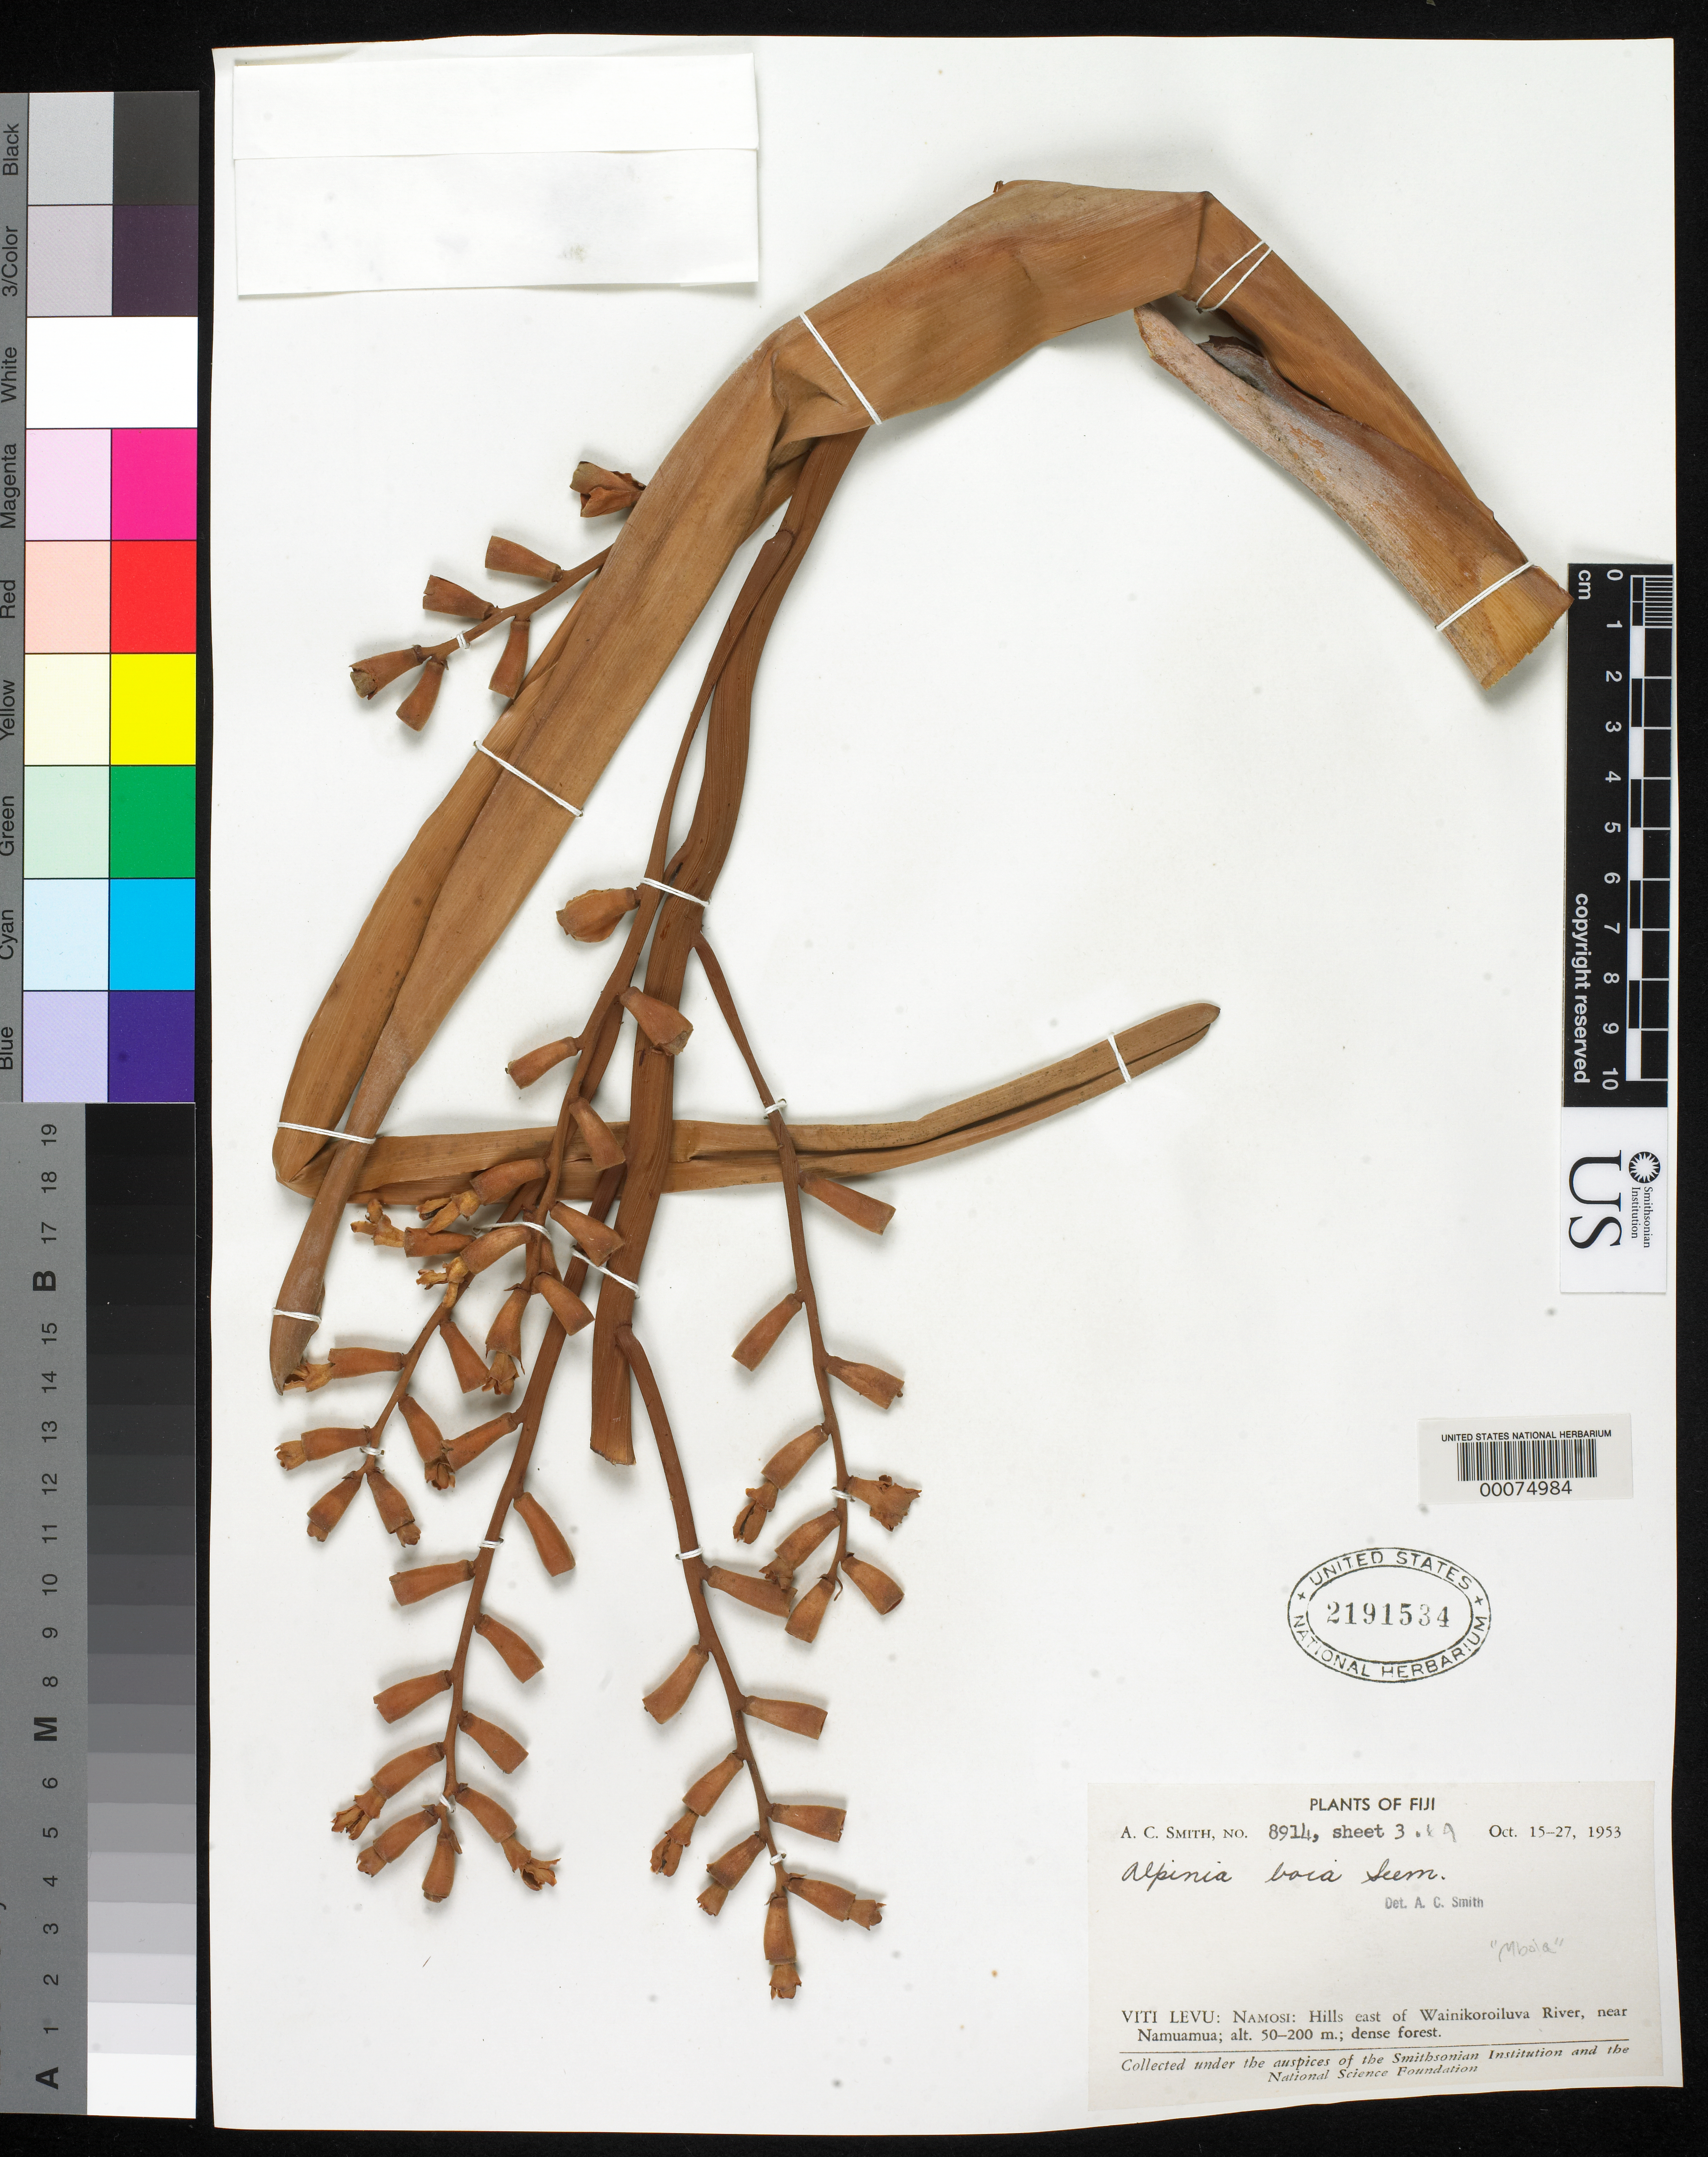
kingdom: Plantae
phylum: Tracheophyta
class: Liliopsida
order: Zingiberales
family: Zingiberaceae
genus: Alpinia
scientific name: Alpinia boia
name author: Seem.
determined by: Smith, A. C.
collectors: A. C. Smith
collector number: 8914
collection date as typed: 15 Oct 1953 to 27 Oct 1953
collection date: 1953-10-15/1953-10-27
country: Fiji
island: Viti Levu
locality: Namosi Prov., hills east of Wainikoroiluva River, near Namuamua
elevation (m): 50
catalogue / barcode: US 2191534